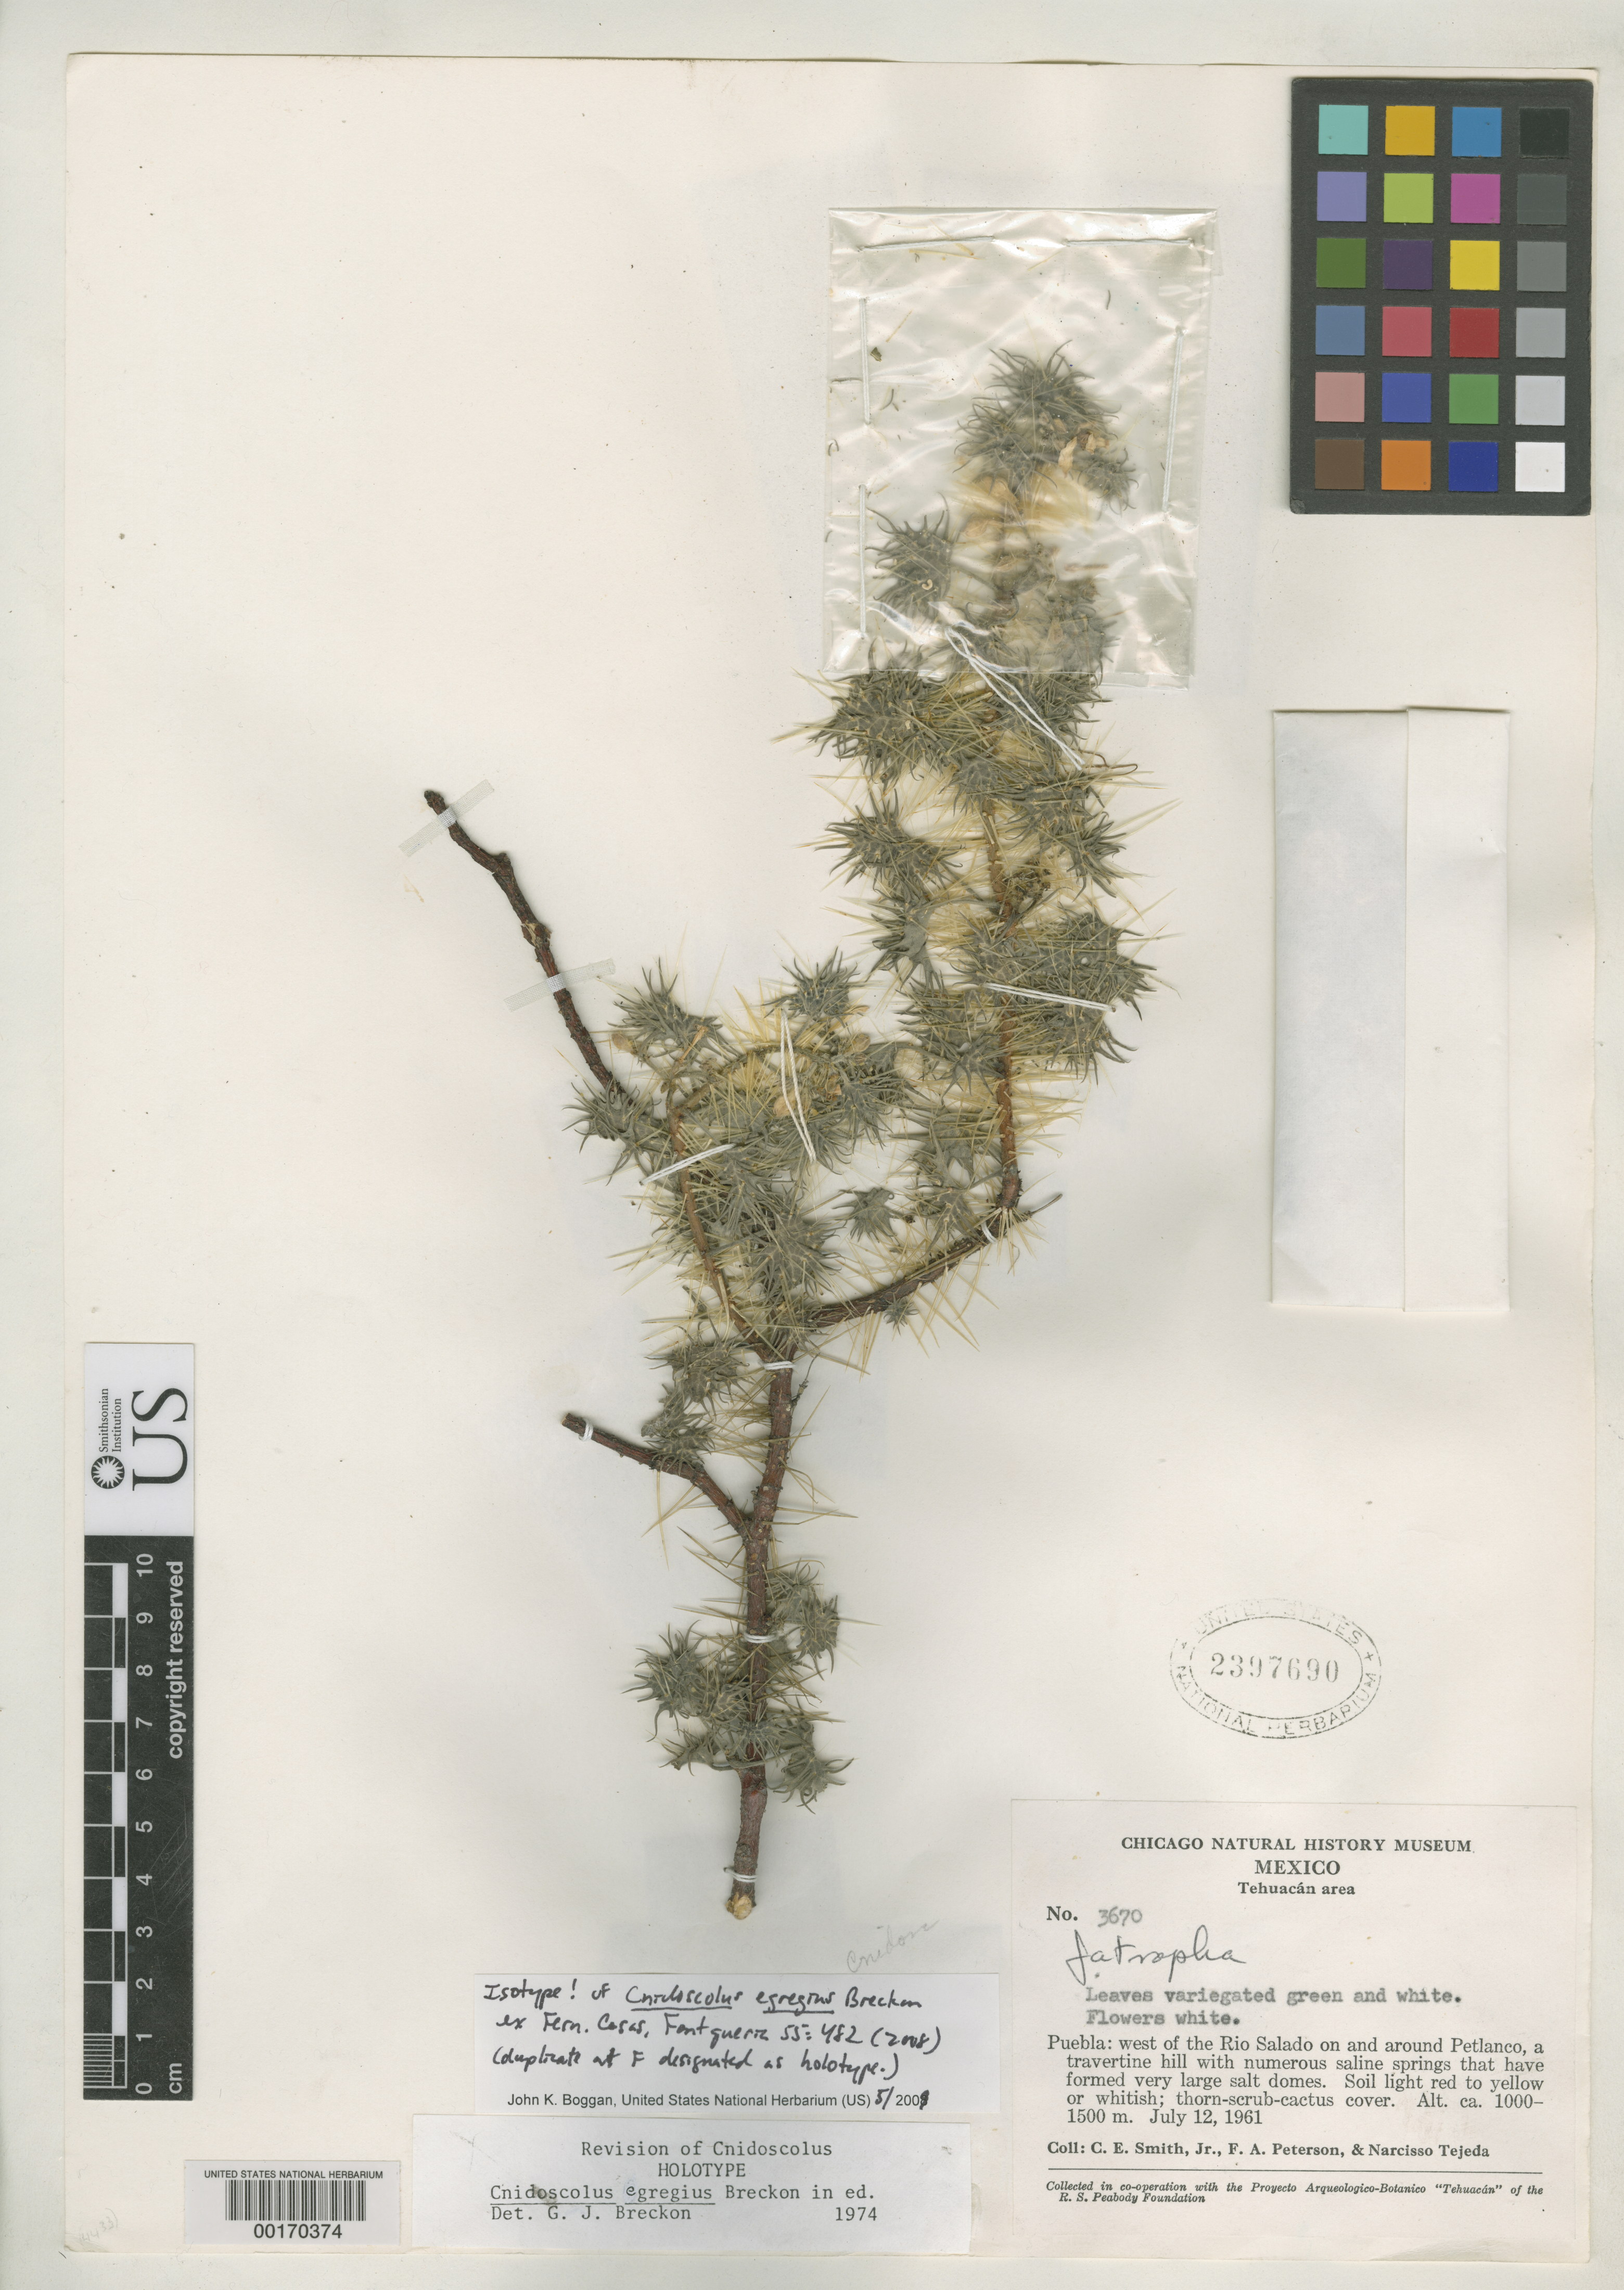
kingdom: Plantae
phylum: Tracheophyta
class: Magnoliopsida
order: Malpighiales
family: Euphorbiaceae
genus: Cnidoscolus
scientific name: Cnidoscolus egregius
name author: Breckon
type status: Isotype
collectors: C. E. Smith Jr., F. A. Peterson & N. Tejeda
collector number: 3670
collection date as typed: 12 Jul 1961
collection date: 1961-07-12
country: Mexico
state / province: Puebla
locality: Tehuacín area, west of the Rio Salado on and around Petlanco.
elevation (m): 1000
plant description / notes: Annotated as holotype by Breckon (ined.) but when name validated by Fern. Casas, duplicate at F was designated as holotype.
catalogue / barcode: US 2397690